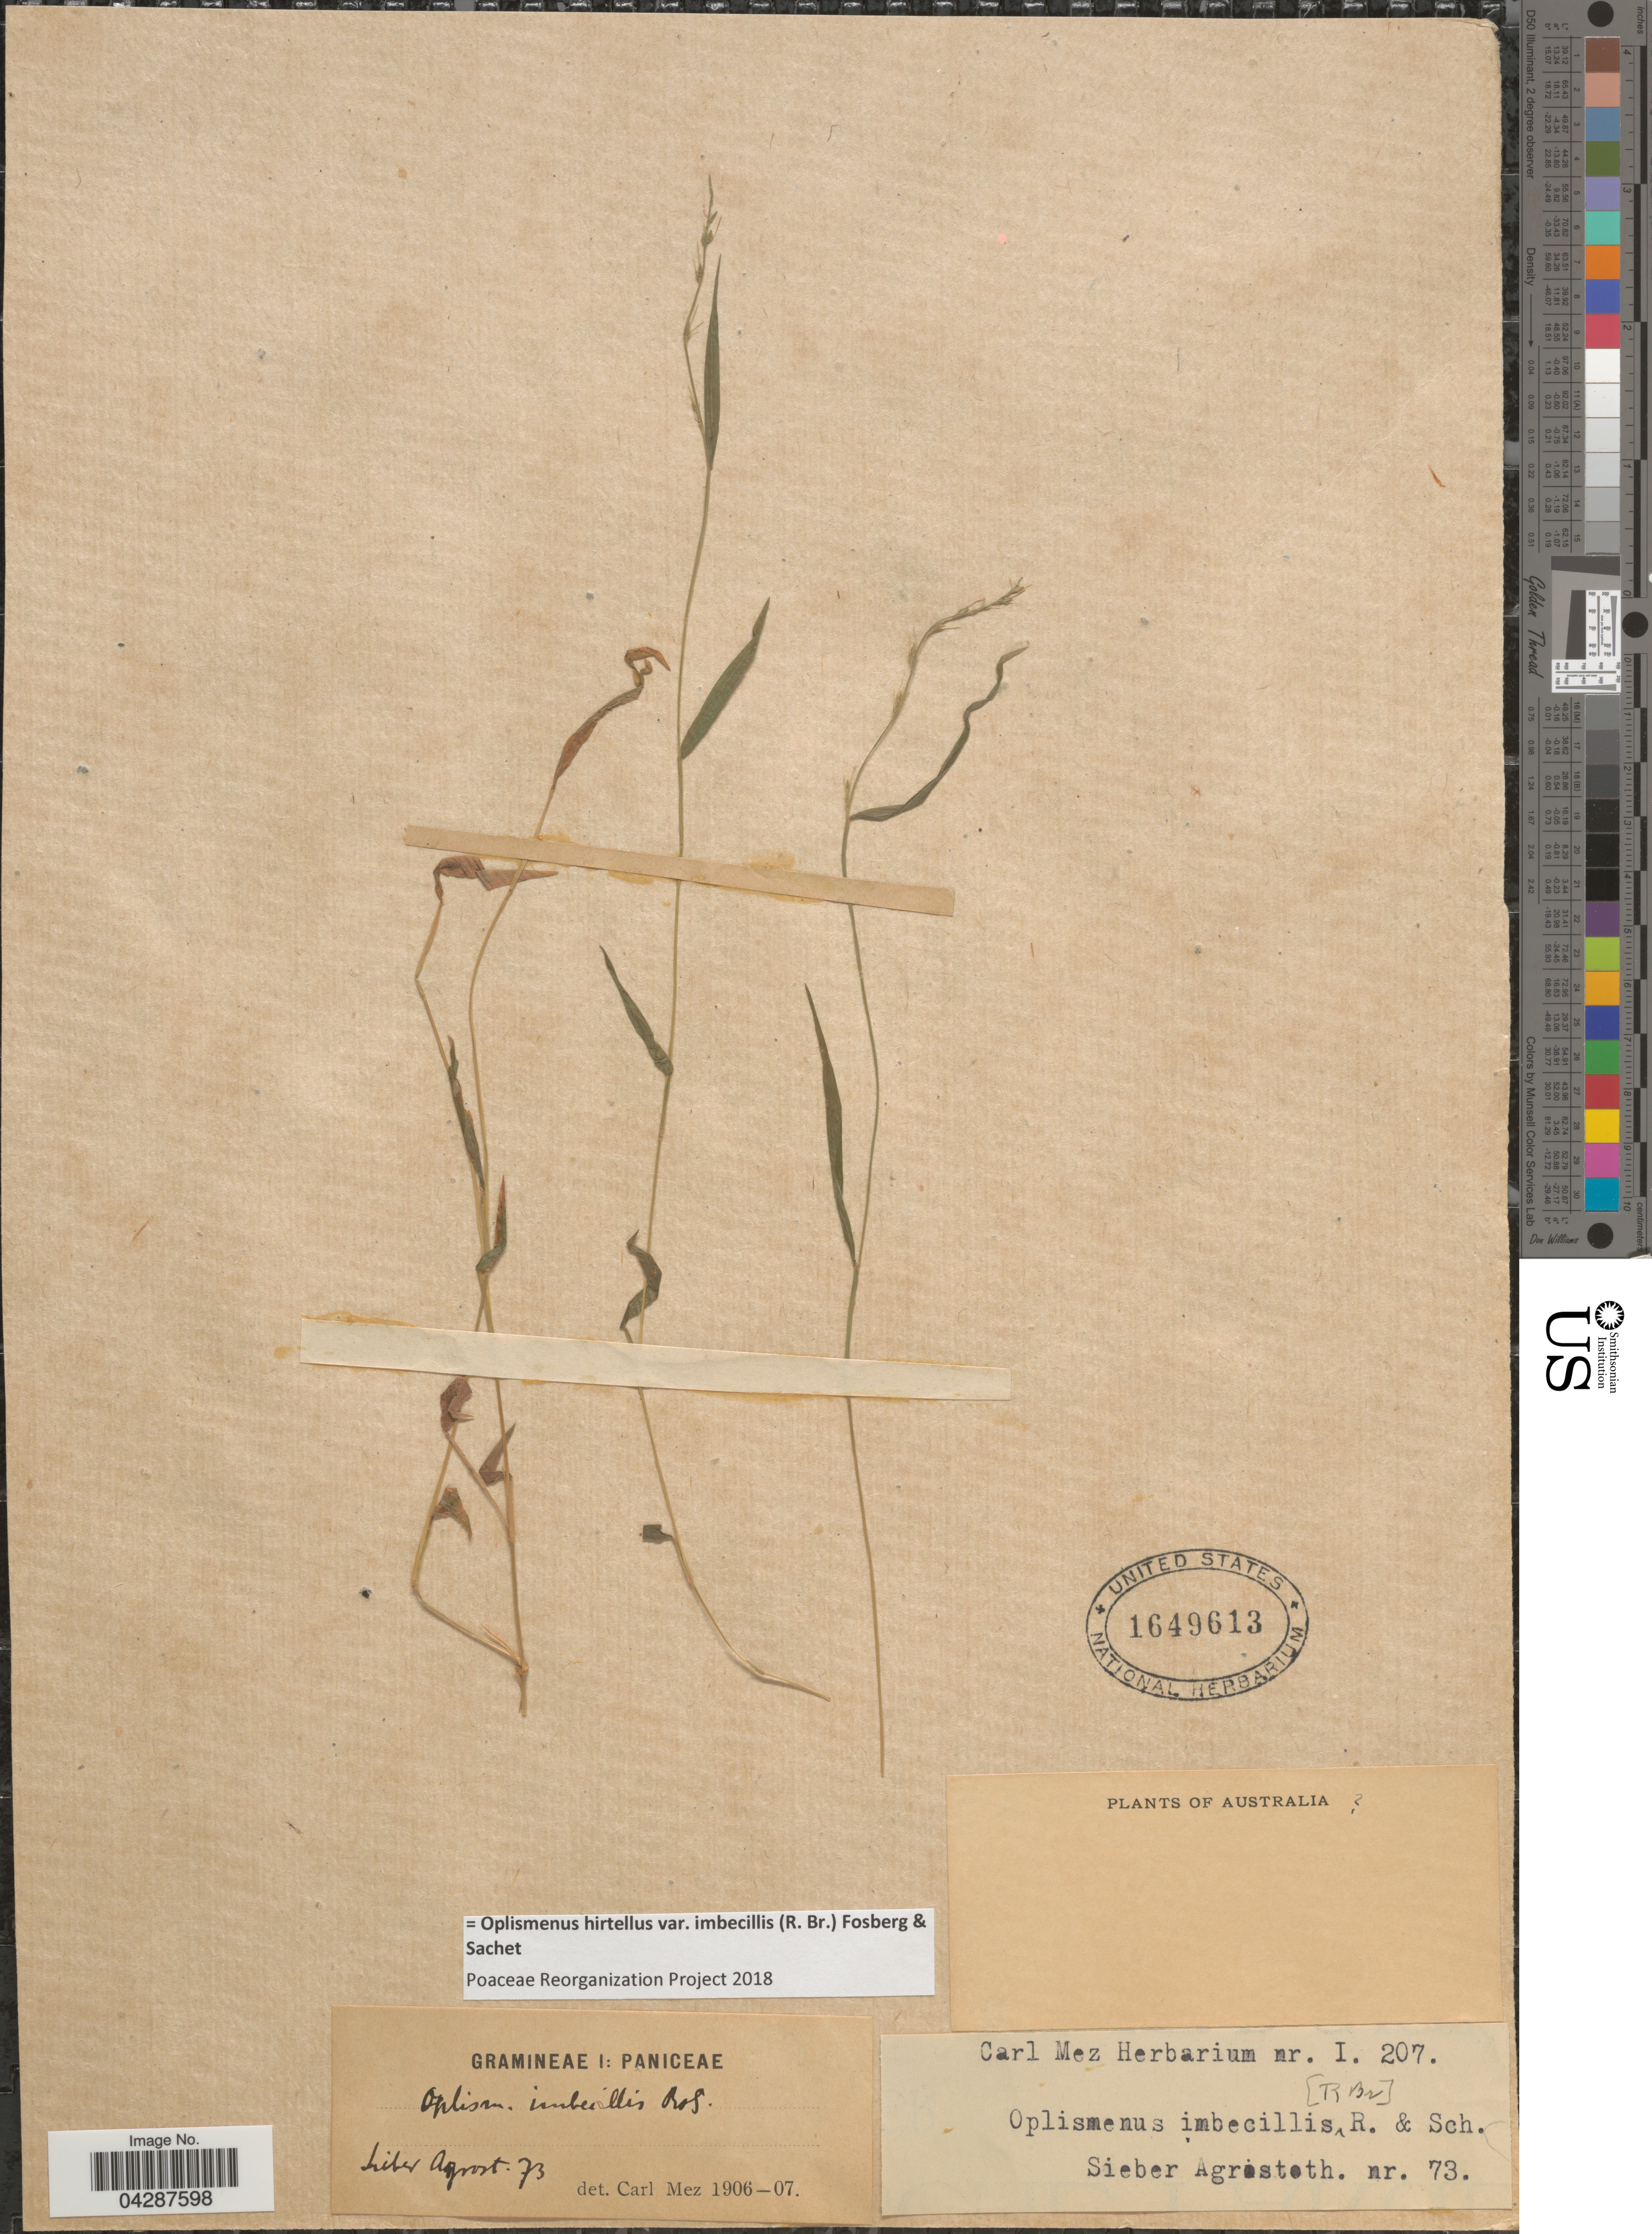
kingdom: Plantae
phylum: Tracheophyta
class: Liliopsida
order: Poales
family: Poaceae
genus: Oplismenus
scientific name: Oplismenus hirtellus var. imbecillis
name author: (R. Br.) Fosberg & Sachet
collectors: Sieber Agrostoth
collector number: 73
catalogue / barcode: US 1649613